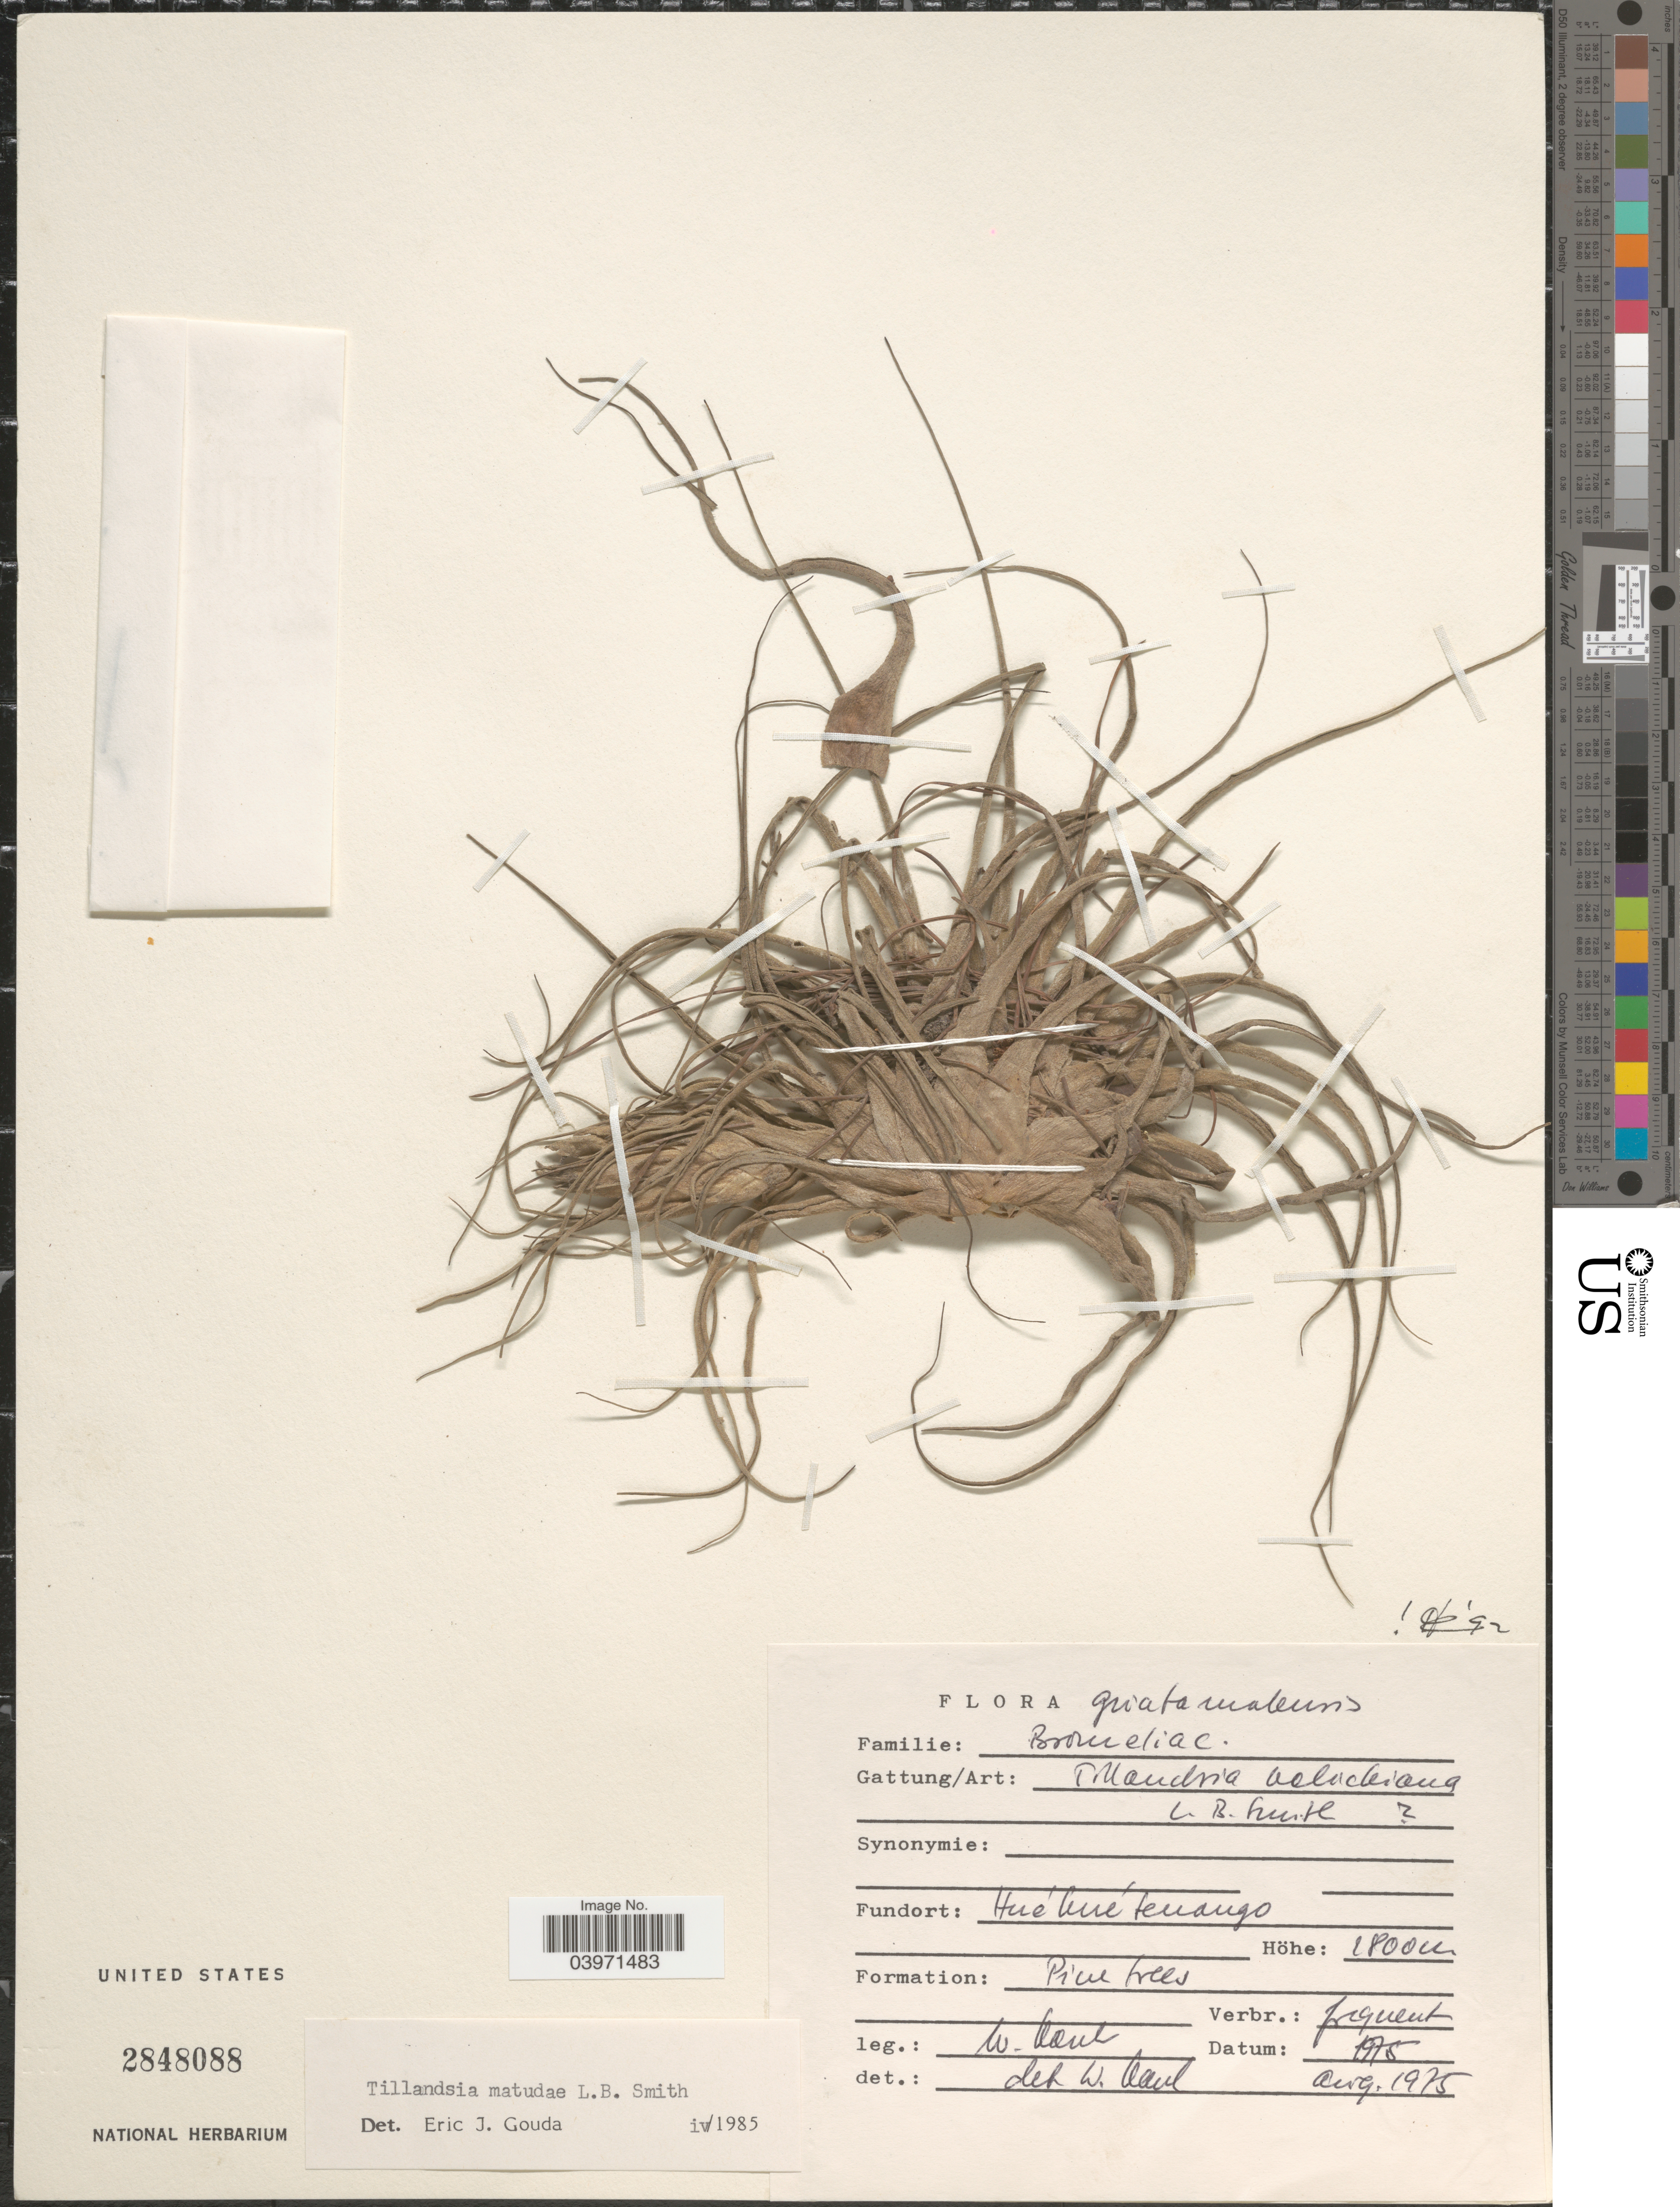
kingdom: Plantae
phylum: Tracheophyta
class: Liliopsida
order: Poales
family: Bromeliaceae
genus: Tillandsia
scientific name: Tillandsia matudae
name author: L.B. Sm.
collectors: W. Rauh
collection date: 1975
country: Guatemala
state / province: Huehuetenango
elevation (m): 1800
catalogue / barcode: US 2848088